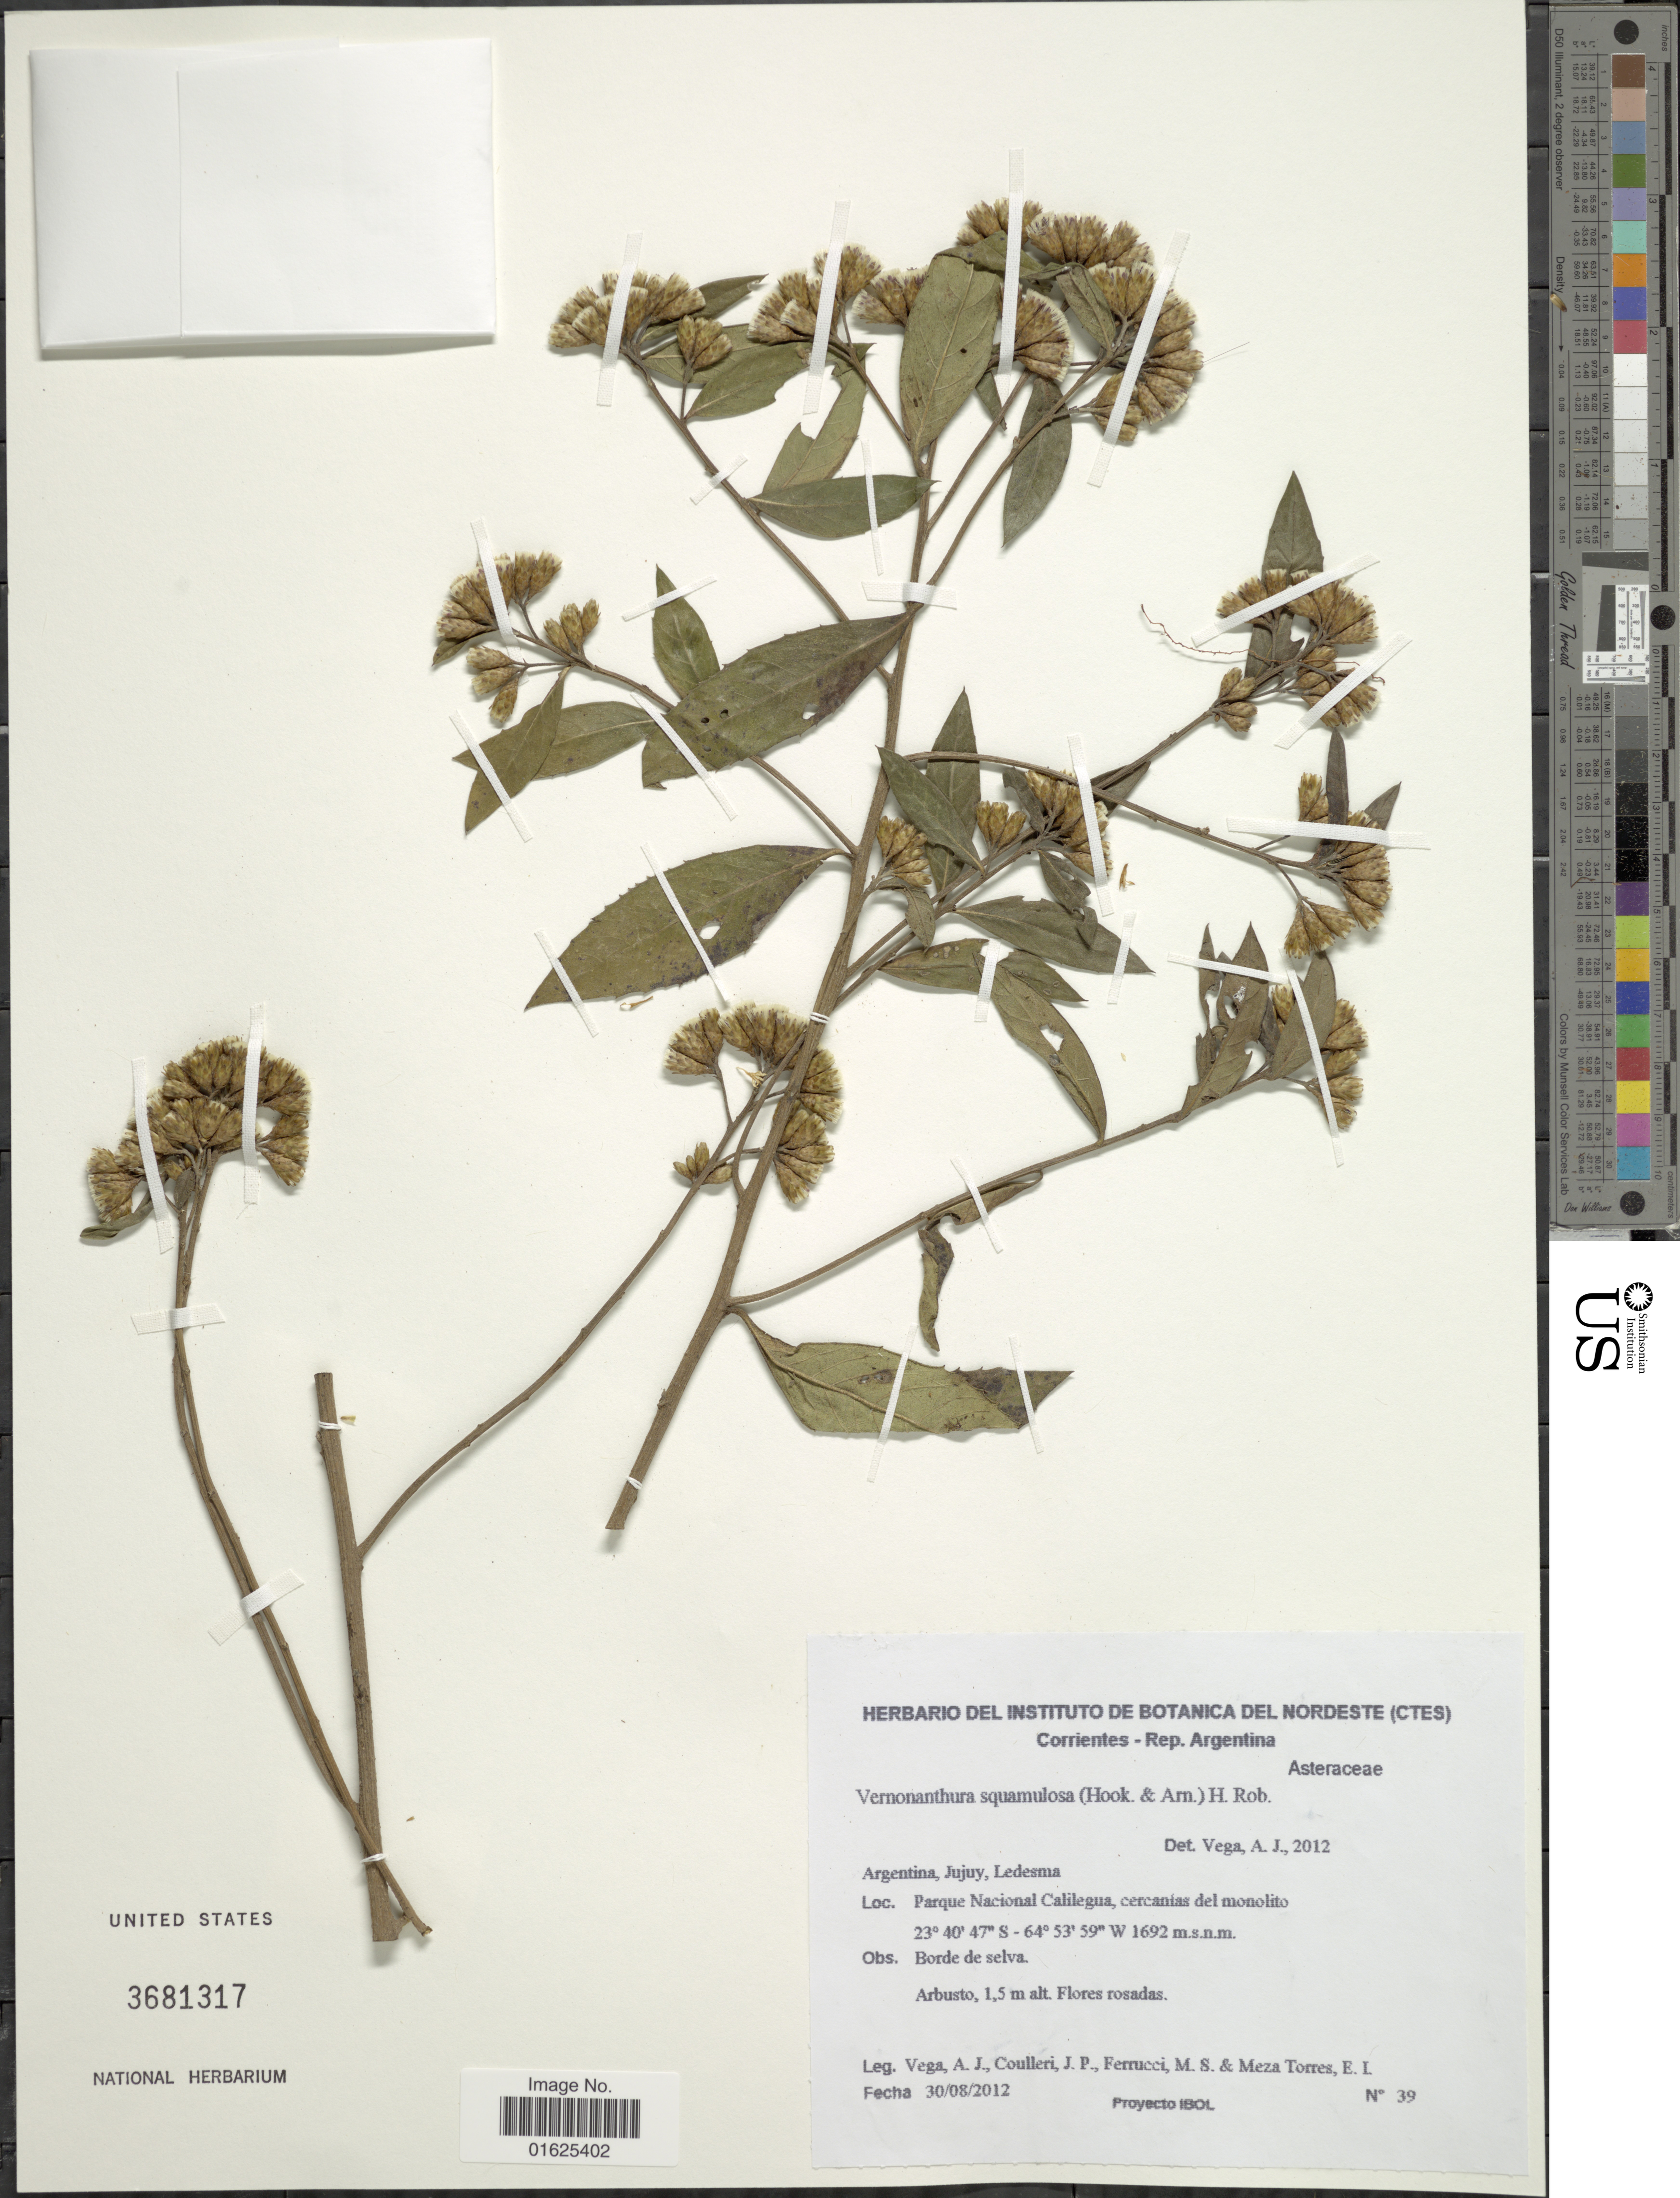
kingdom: Plantae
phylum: Tracheophyta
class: Magnoliopsida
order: Asterales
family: Asteraceae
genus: Vernonanthura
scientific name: Vernonanthura squamulosa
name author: (Hook. & Arn.) H. Rob.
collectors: A. Vega, J. Coulleri, M. S. Ferrucci & E. Meza Torres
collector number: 39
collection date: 2012-08-30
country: Argentina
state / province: Jujuy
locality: Ledesma, Parque National Calilegua, cercanias del monolito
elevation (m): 1692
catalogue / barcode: US 3681317